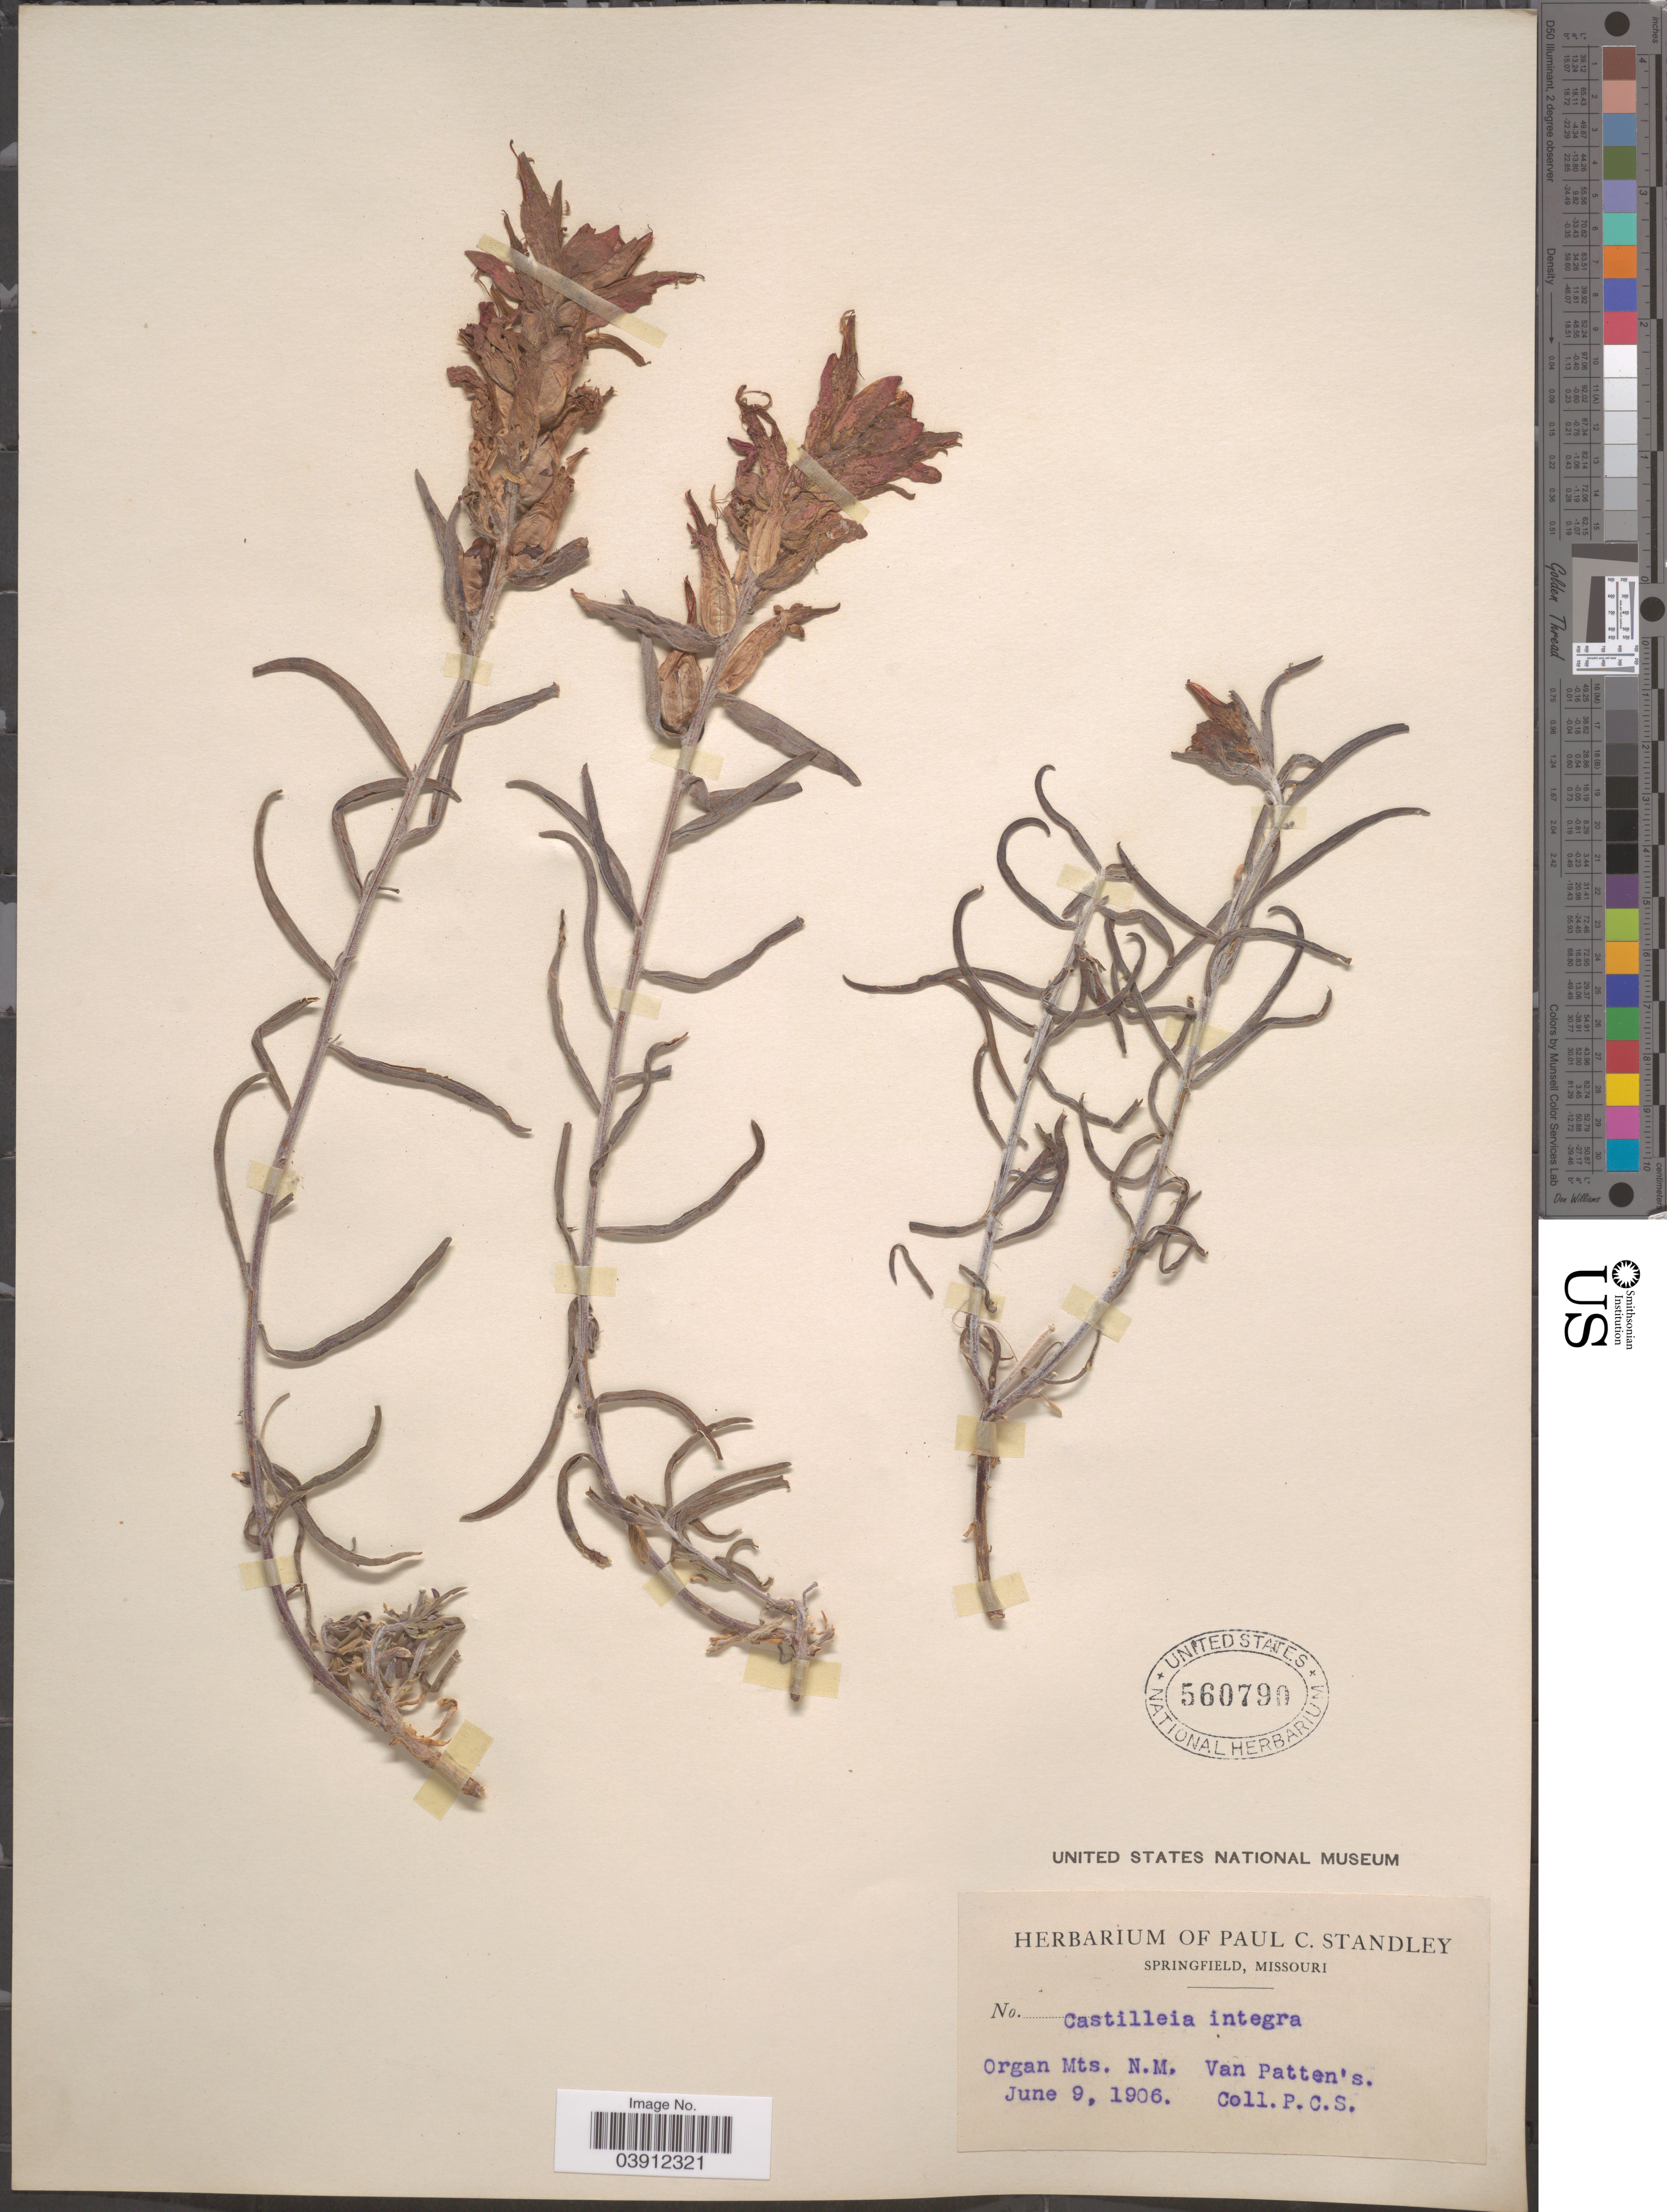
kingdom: Plantae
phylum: Tracheophyta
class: Magnoliopsida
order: Lamiales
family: Orobanchaceae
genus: Castilleja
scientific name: Castilleja integra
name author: A. Gray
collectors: P. C. Standley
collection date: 1906-06-09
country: United States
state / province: New Mexico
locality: Organ Mts. Van Patten's.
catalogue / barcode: US 560790